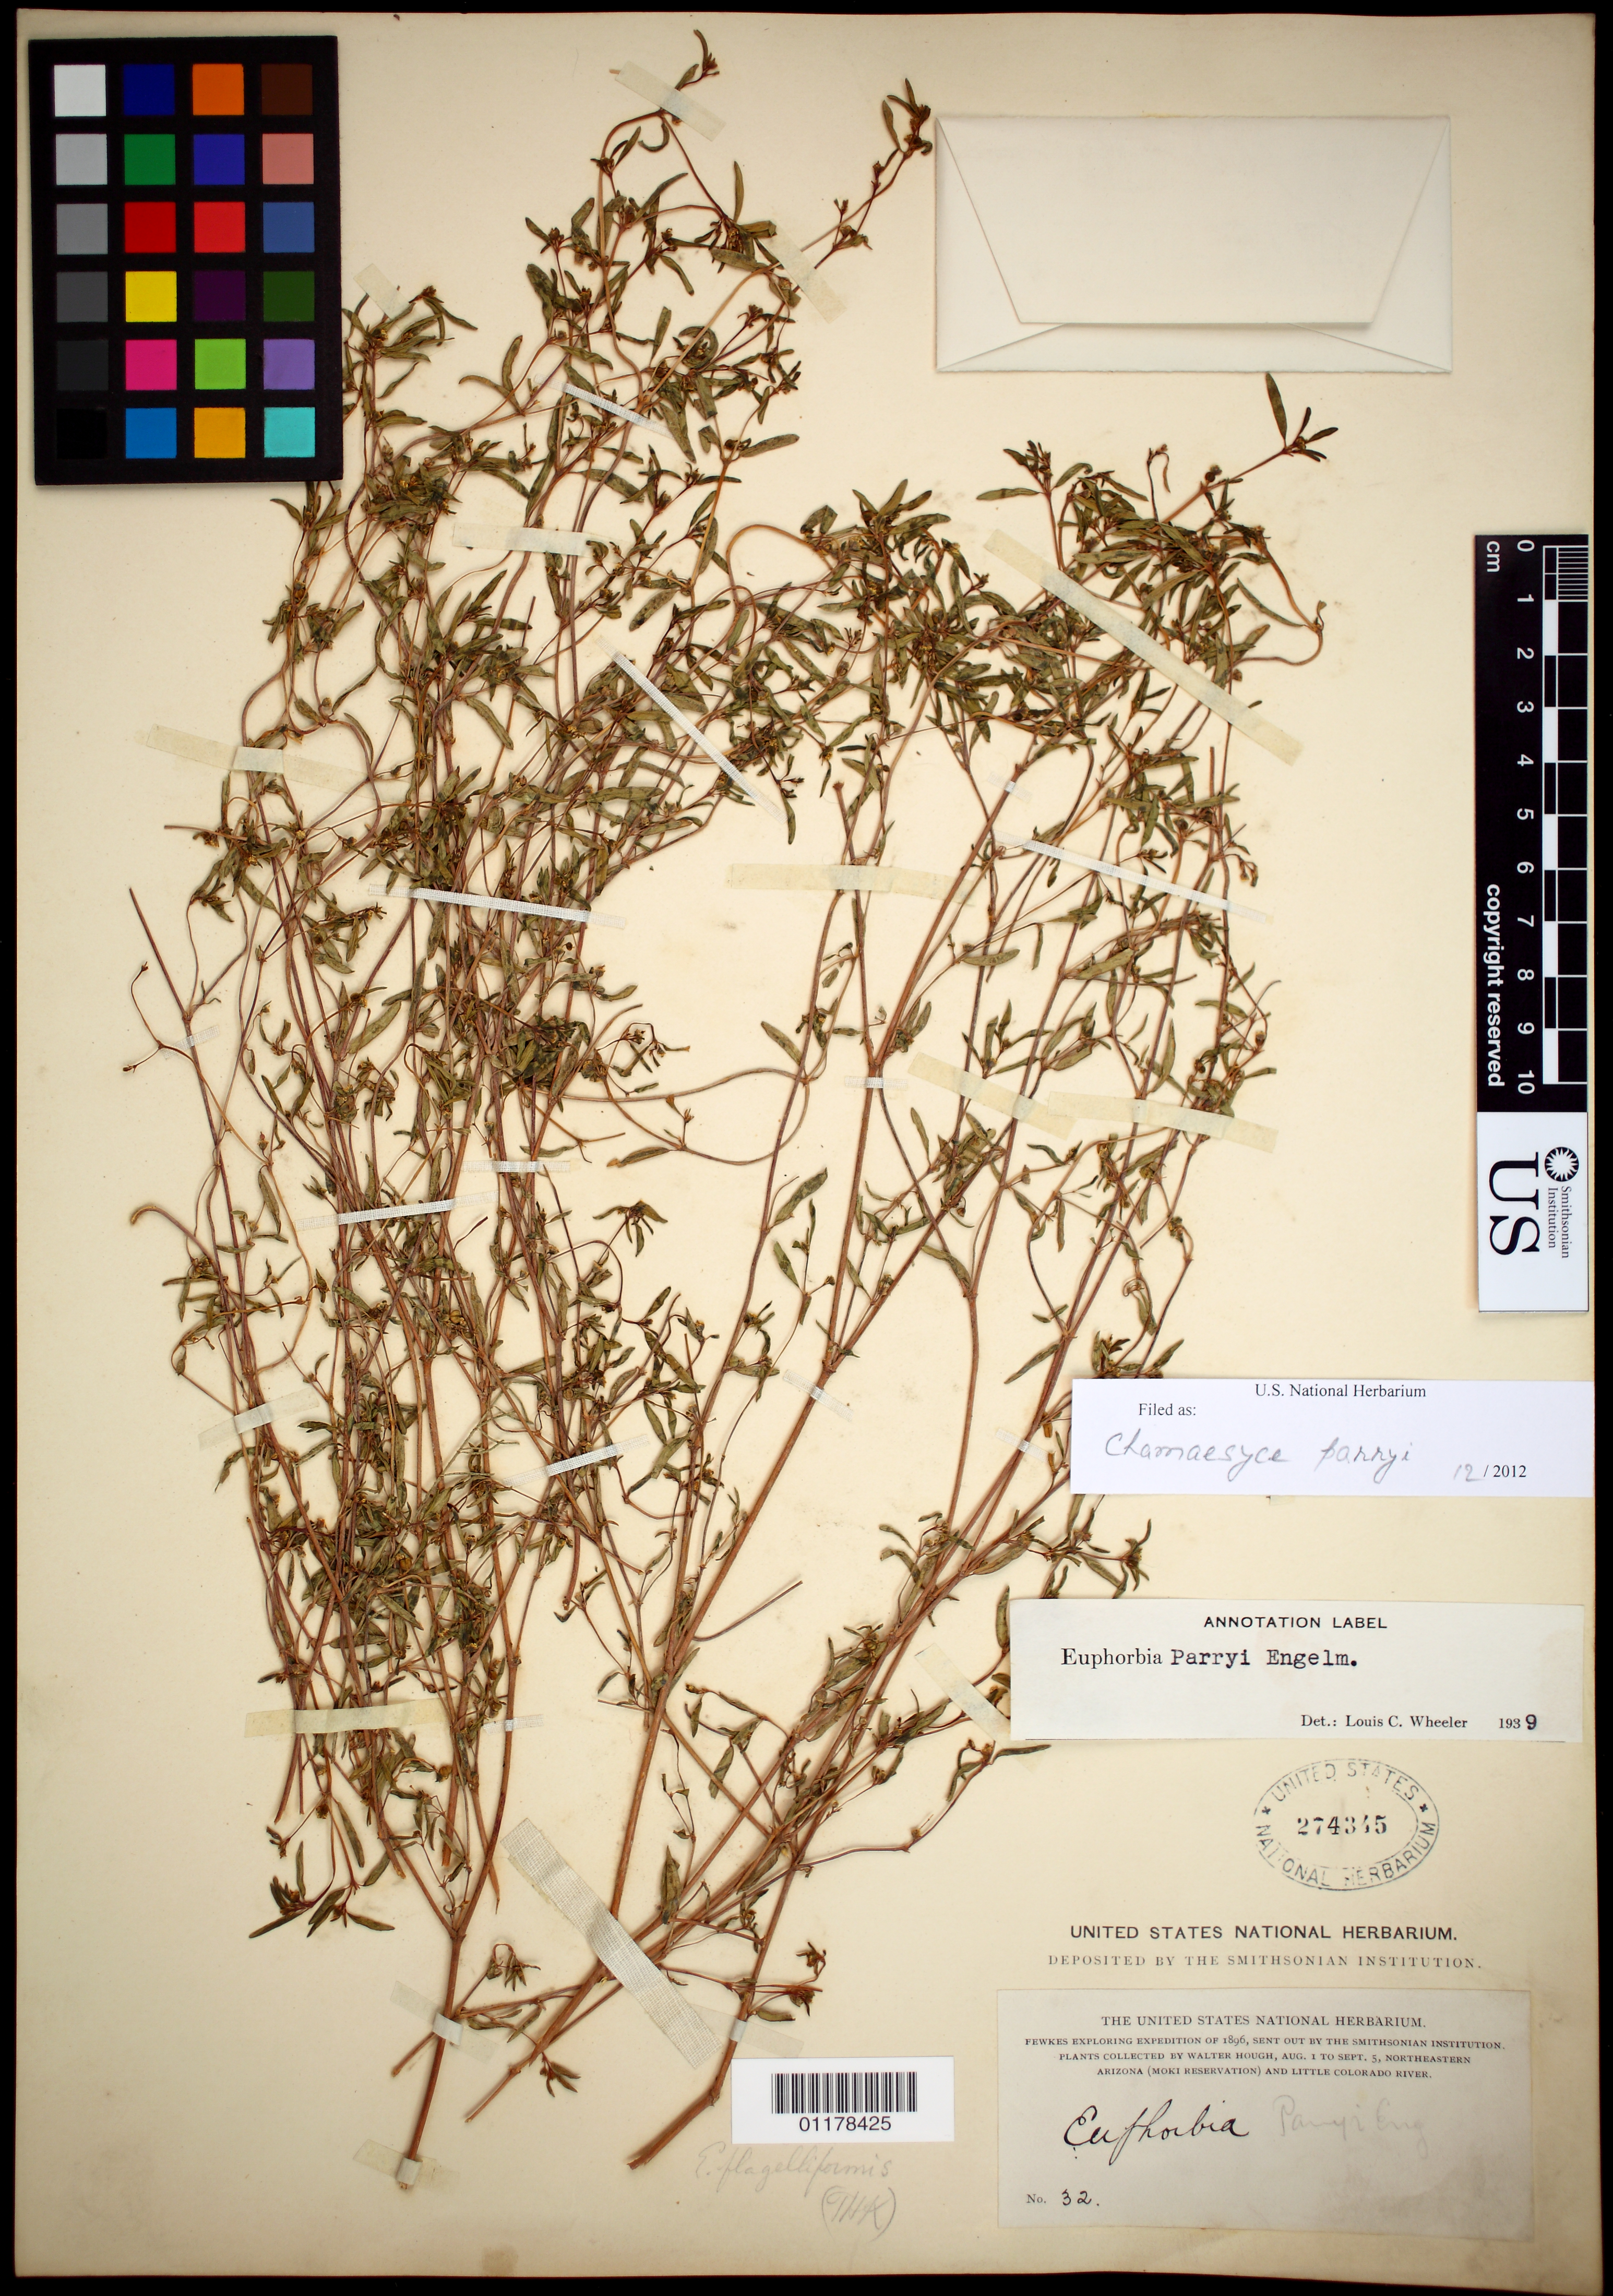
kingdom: Plantae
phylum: Tracheophyta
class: Magnoliopsida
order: Malpighiales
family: Euphorbiaceae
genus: Euphorbia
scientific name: Euphorbia parryi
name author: Engelm.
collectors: W. Hough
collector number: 32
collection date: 1896-08-01/1896-09-05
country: United States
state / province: Arizona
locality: Moki Reservation and Little Colorado River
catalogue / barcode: US 274345